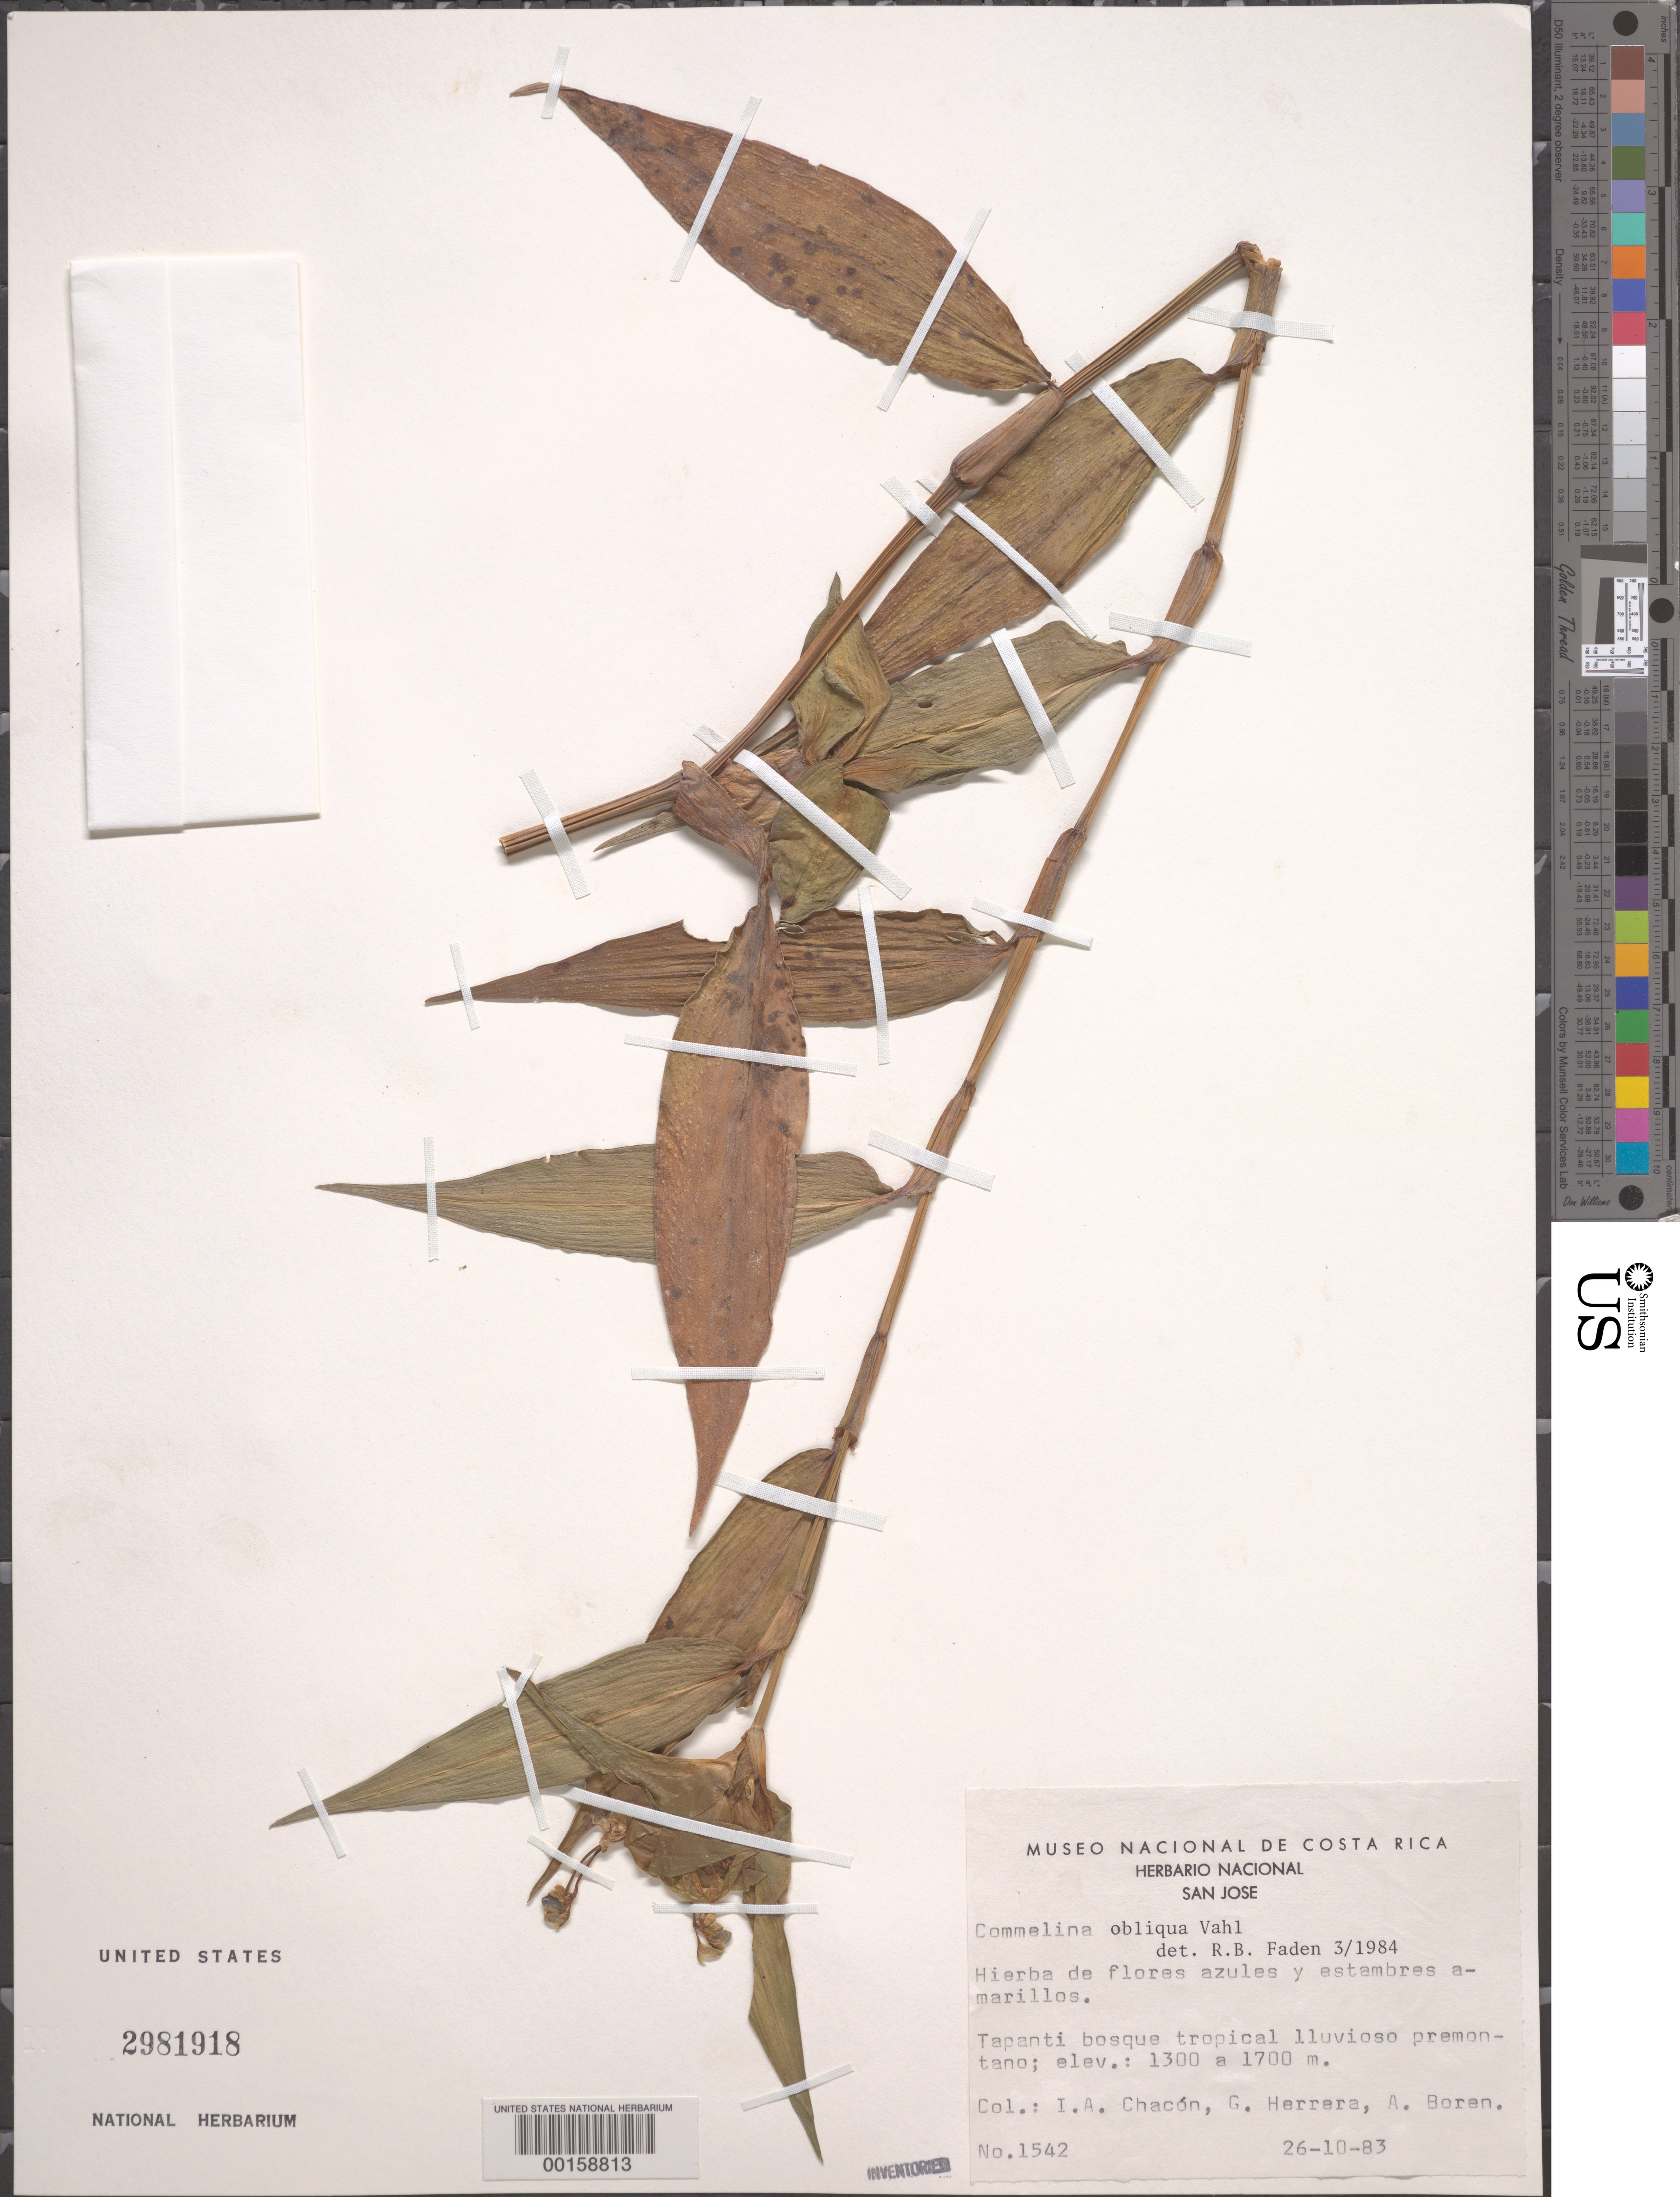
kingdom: Plantae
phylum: Tracheophyta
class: Liliopsida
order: Commelinales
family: Commelinaceae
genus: Commelina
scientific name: Commelina obliqua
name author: Vahl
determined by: Faden, Robert B., (US), Smithsonian Institution - National Museum of Natural History (UNITED STATES)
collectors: I. Chacón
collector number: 1542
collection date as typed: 26 Oct 1983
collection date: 1983-10-26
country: Costa Rica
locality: Tapanti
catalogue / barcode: US 2981918